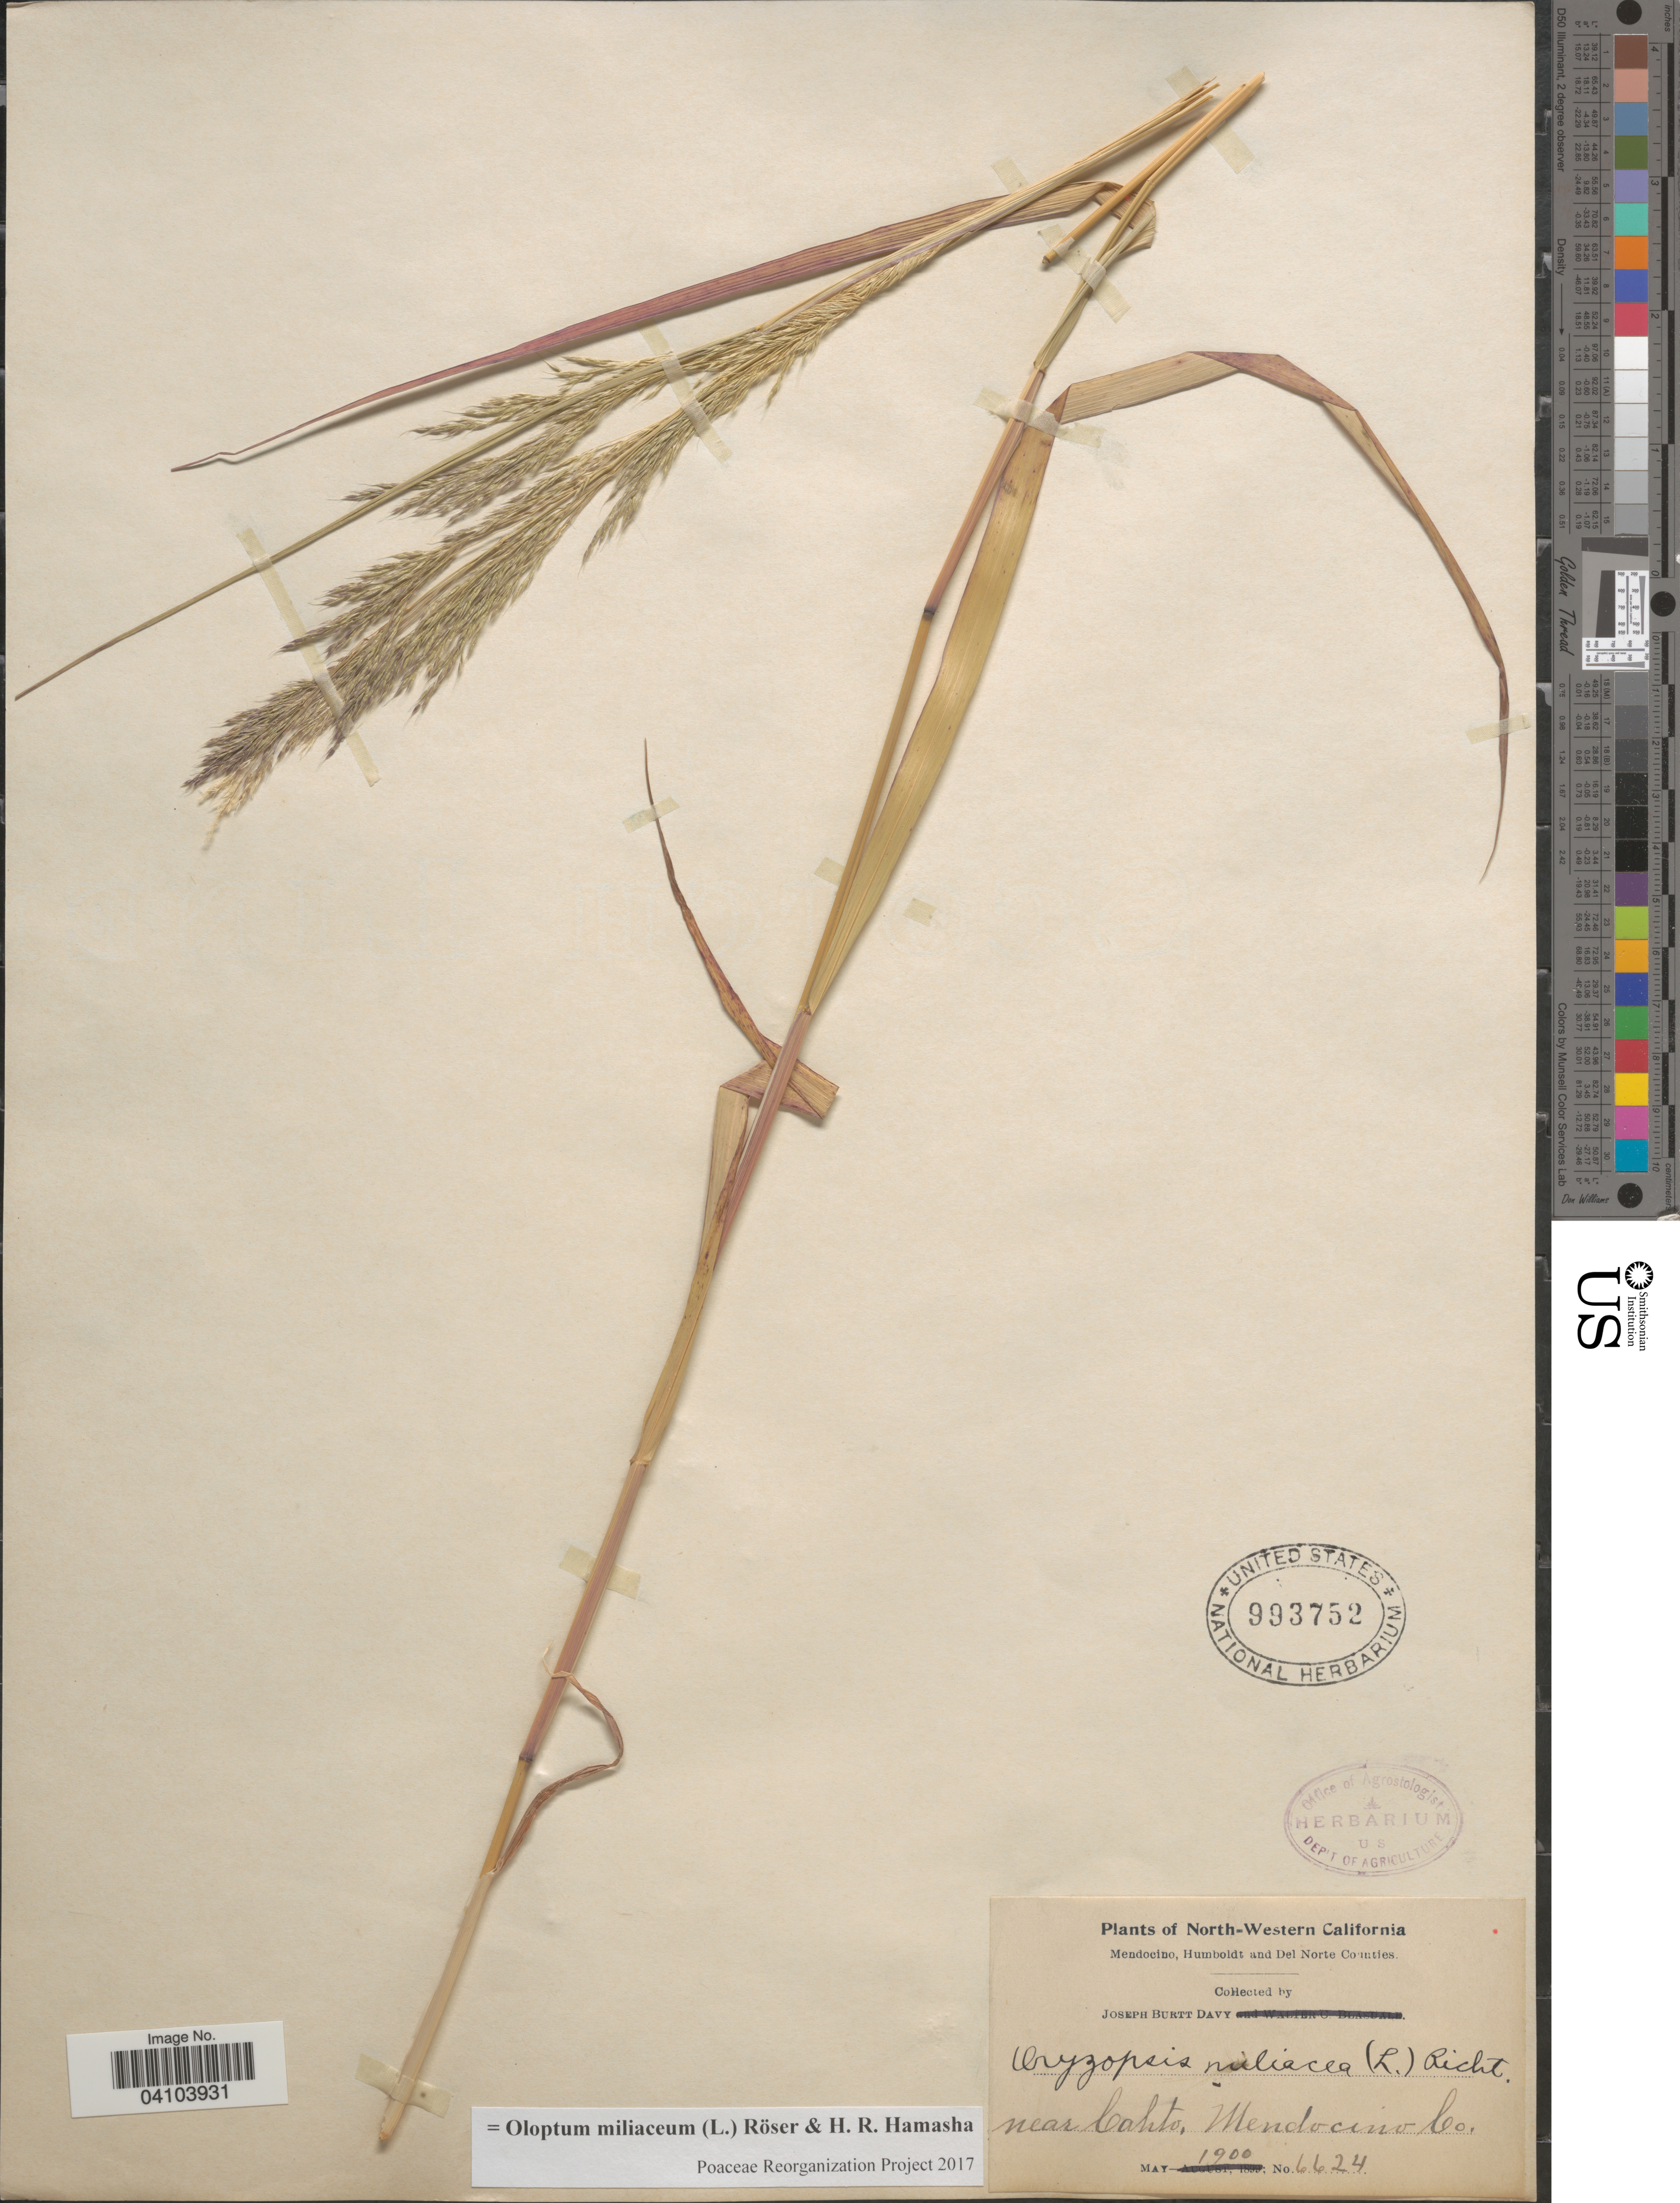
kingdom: Plantae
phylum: Tracheophyta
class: Liliopsida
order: Poales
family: Poaceae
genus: Oloptum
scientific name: Oloptum miliaceum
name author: Röser & H. R. Hamasha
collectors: J. Burtt Davy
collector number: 6624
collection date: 1900-05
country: United States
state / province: California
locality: North-Western California. Near Cahto, Mendcino Co.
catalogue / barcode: US 993752